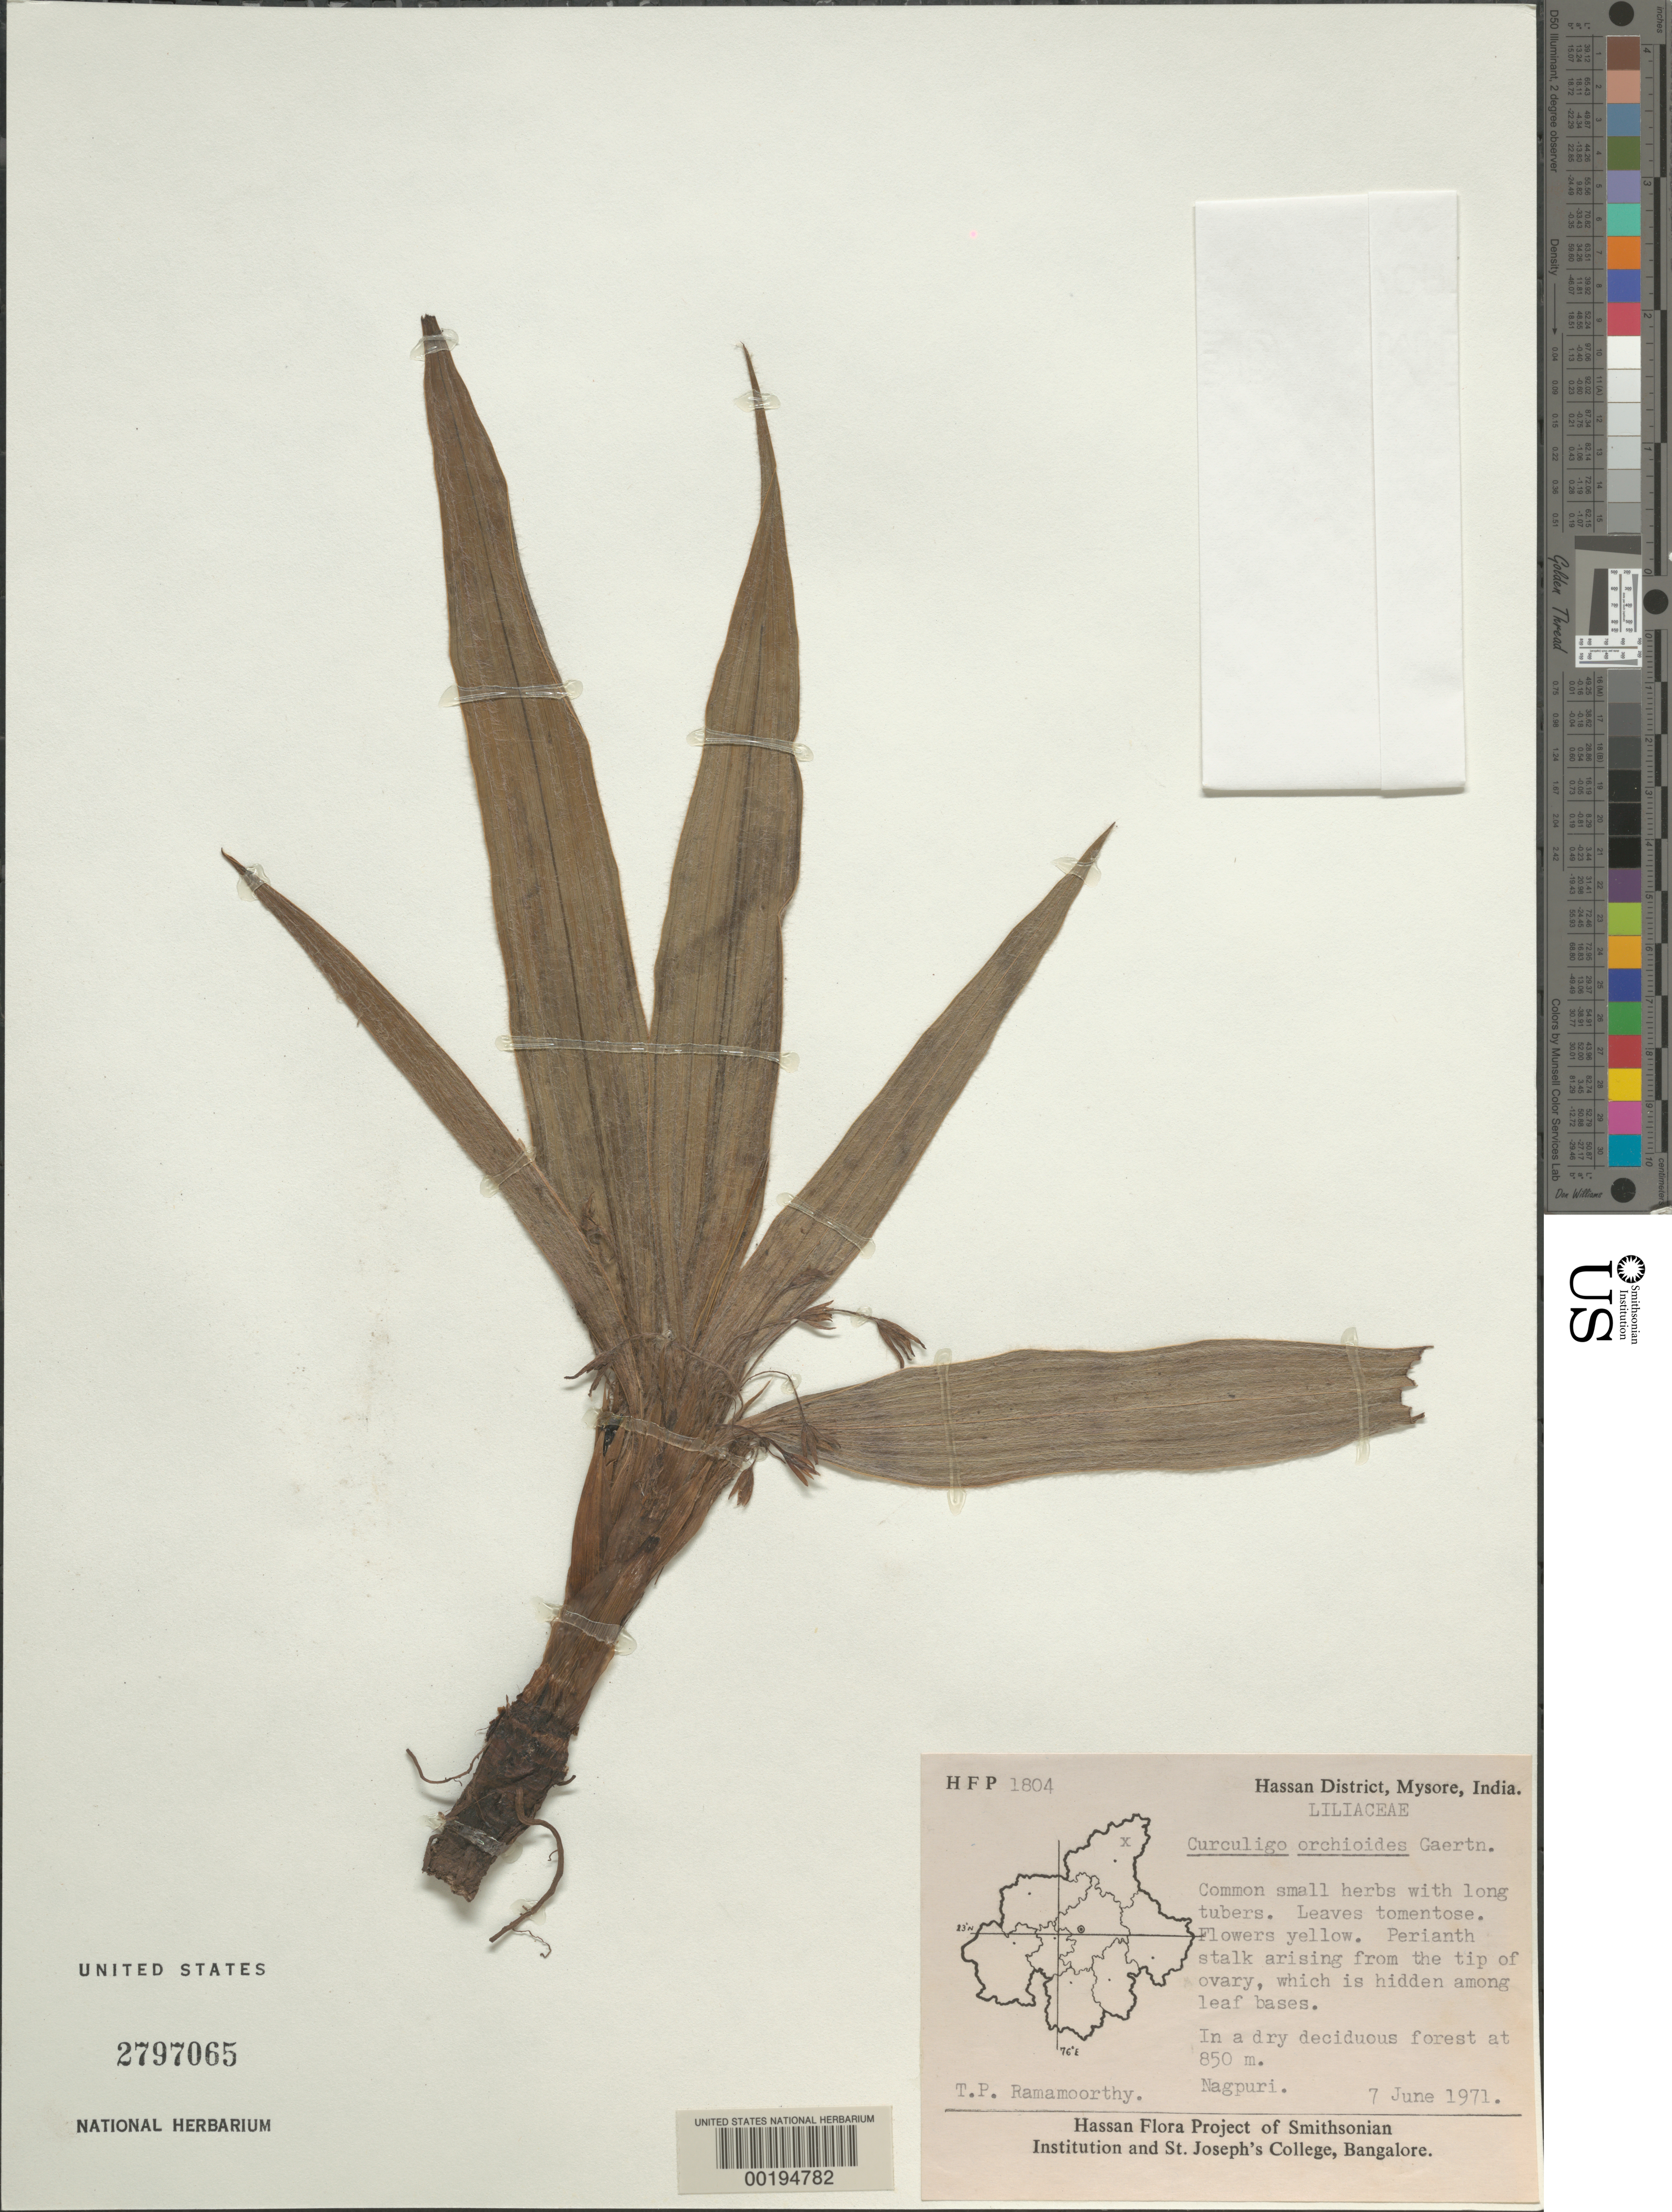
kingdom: Plantae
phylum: Tracheophyta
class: Liliopsida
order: Asparagales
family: Hypoxidaceae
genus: Curculigo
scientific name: Curculigo orchioides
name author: Gaertn.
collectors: T. P. Ramamoorthy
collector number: Hfp1804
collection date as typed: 07 Jun 1971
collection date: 1971-06-07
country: India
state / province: Karnataka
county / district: Hassan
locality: Nagpuri, mysore state [mysore state = karnataka.]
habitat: In a dry deciduous forest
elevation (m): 850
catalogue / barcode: US 2797065